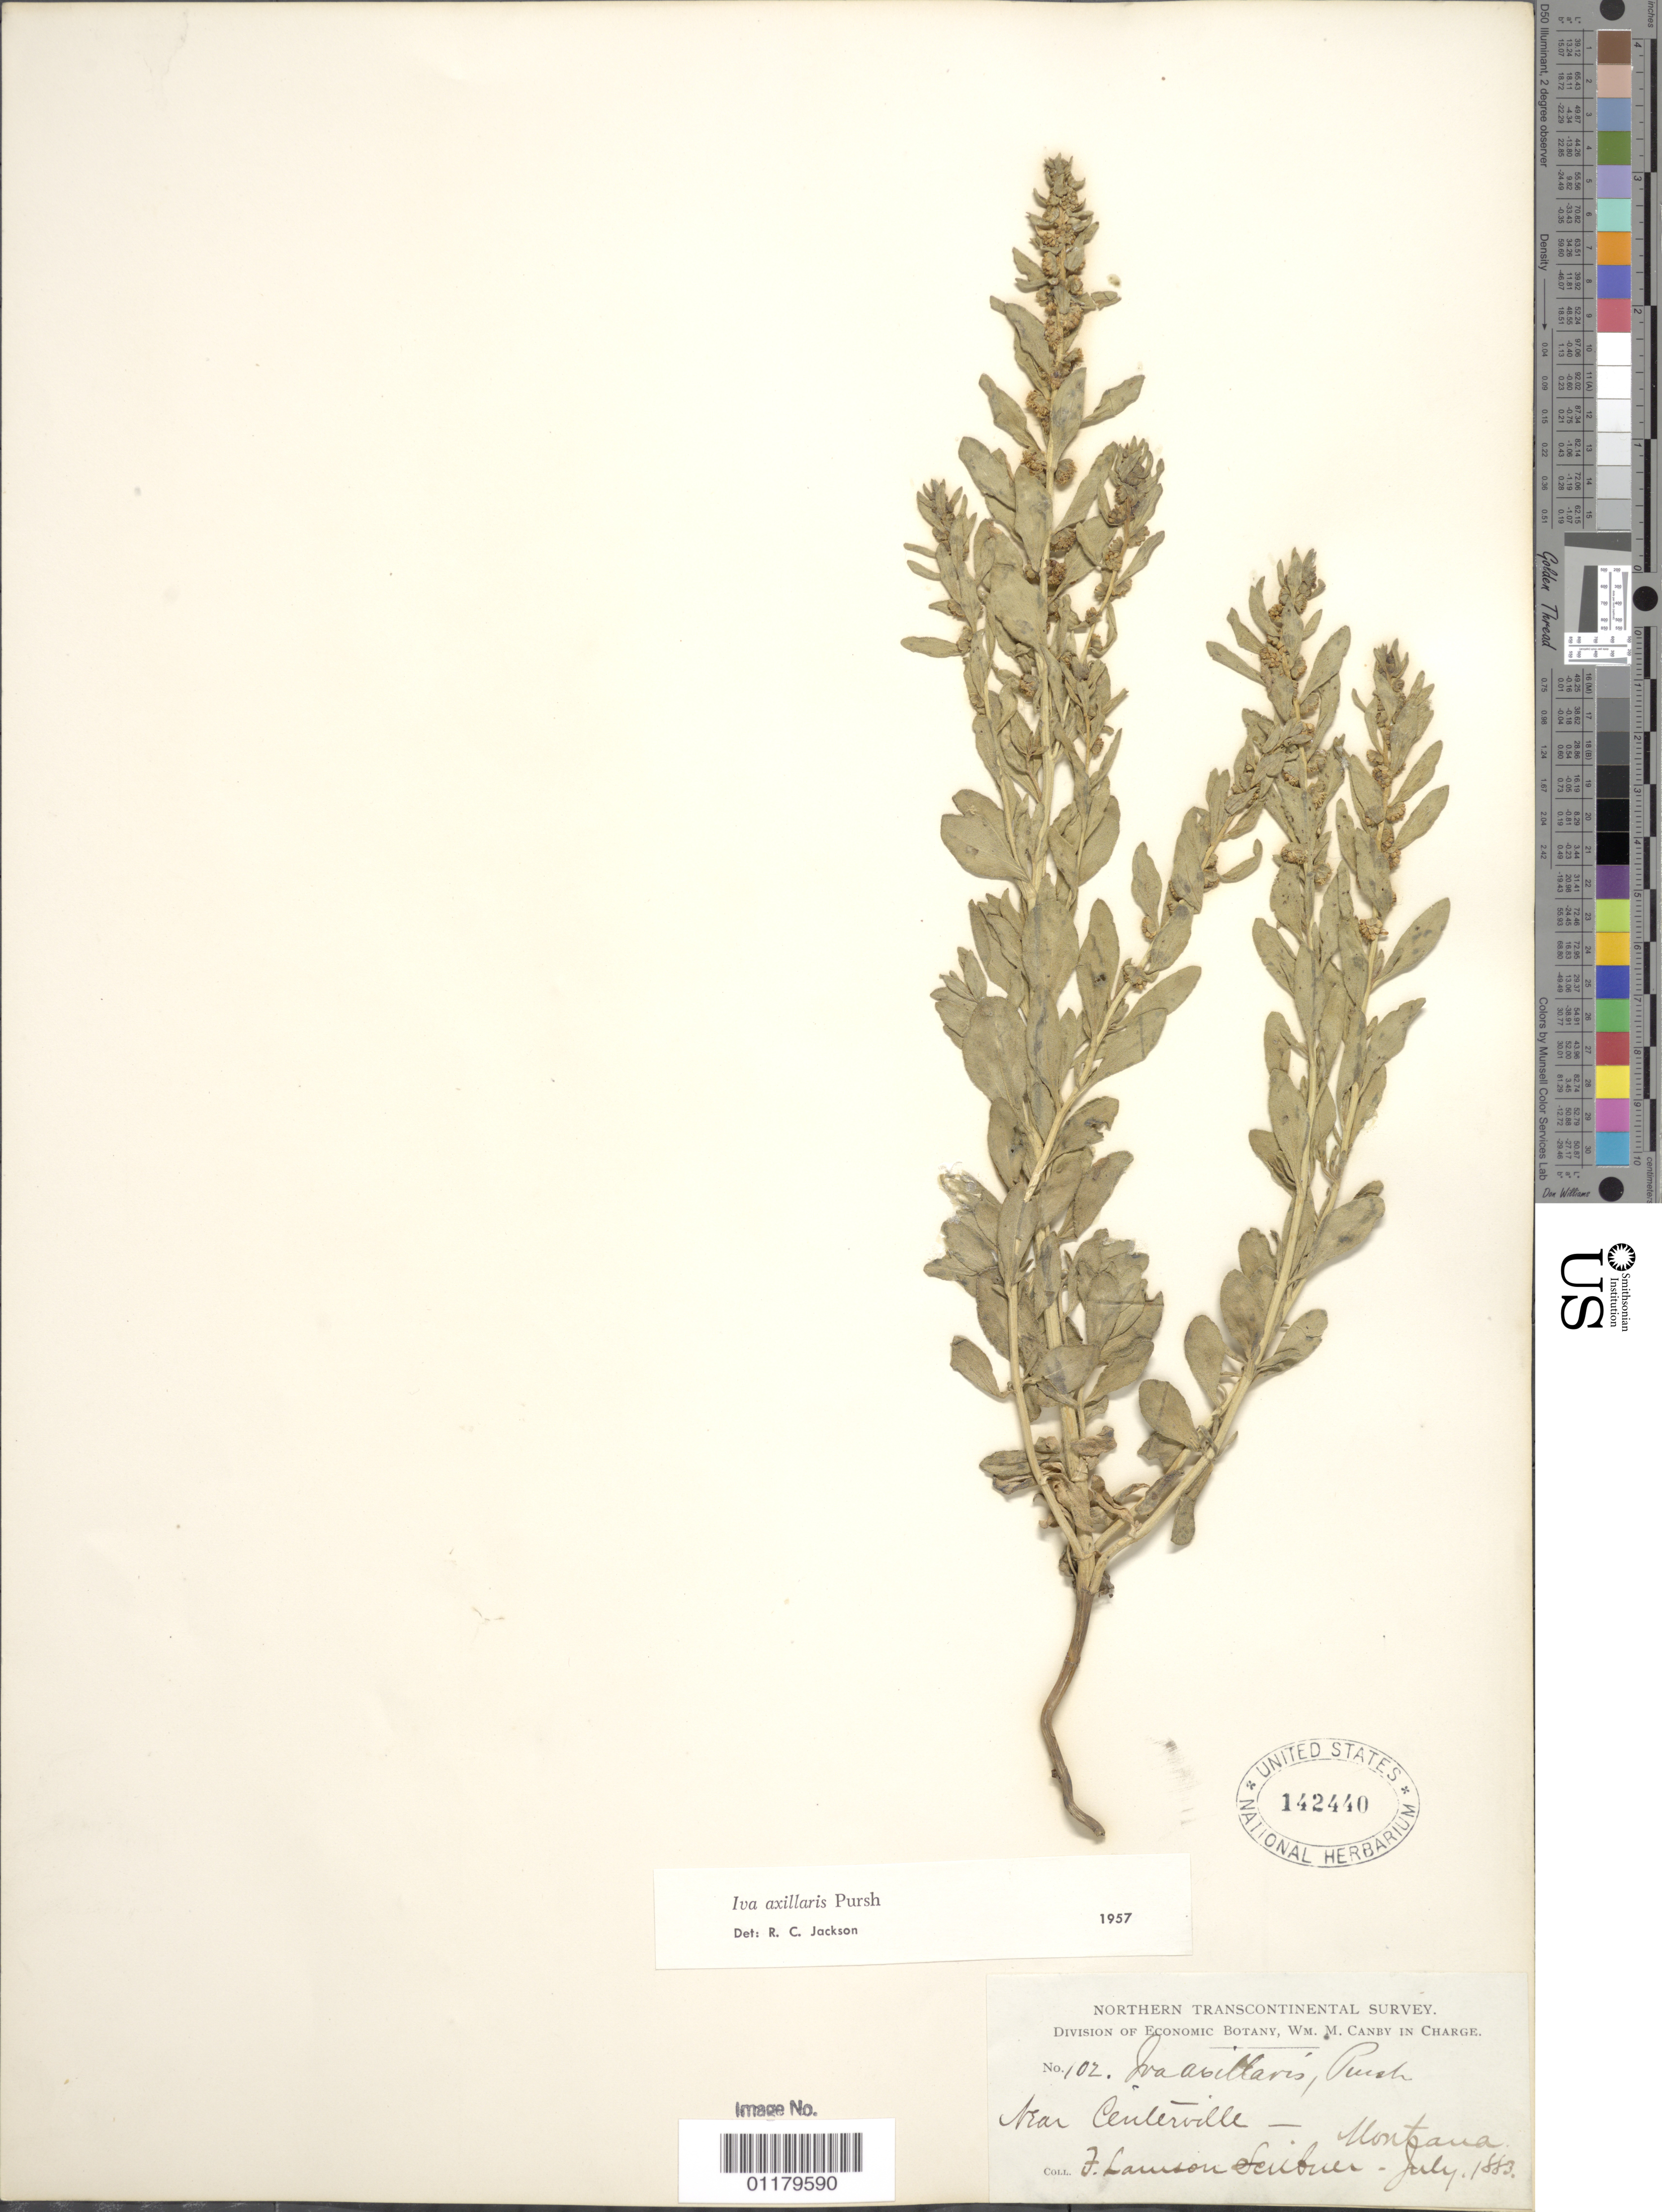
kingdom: Plantae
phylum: Tracheophyta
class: Magnoliopsida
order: Asterales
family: Asteraceae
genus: Iva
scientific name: Iva axillaris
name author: Pursh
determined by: Jackson, R. C.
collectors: F. L. Scribner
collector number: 102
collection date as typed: Jul 1883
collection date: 1883-07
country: United States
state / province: Montana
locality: near Senterville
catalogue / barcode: US 142440